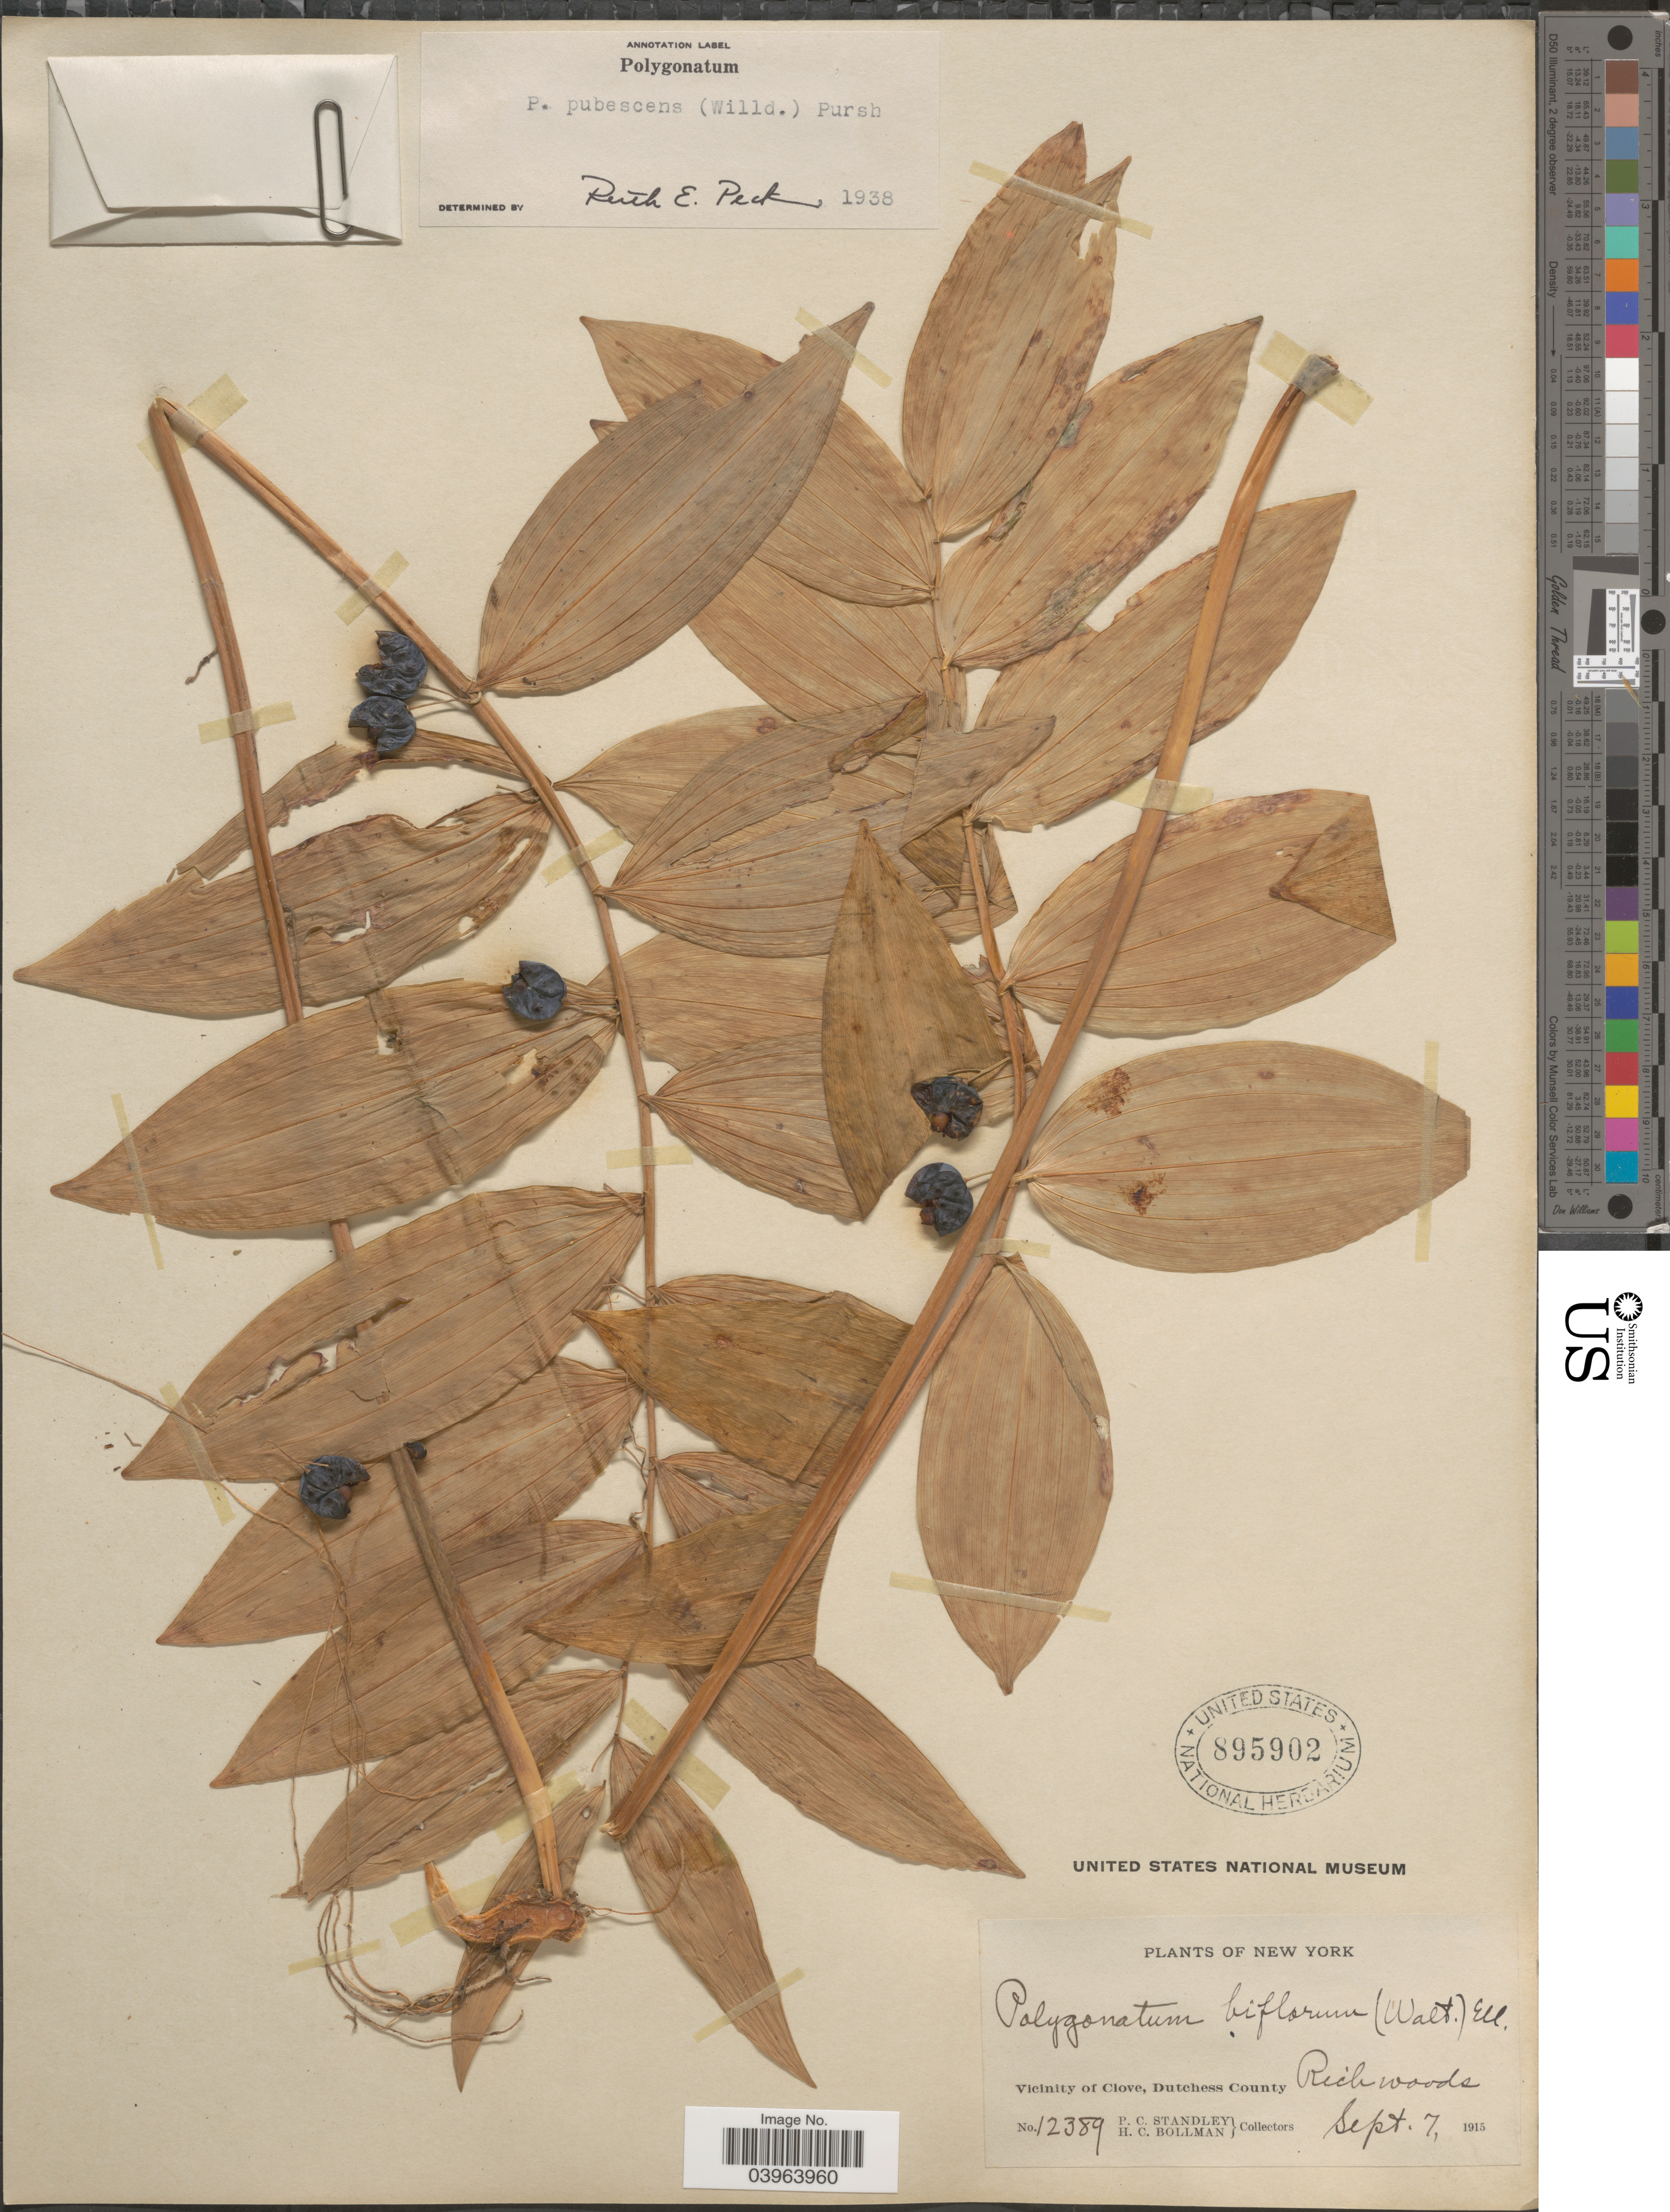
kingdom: Plantae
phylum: Tracheophyta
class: Liliopsida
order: Asparagales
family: Asparagaceae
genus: Polygonatum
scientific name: Polygonatum pubescens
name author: (Willd.) Pursh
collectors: P. C. Standley & H. C. Bollman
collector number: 12389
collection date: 1915-09-07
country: United States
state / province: New York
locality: Vicinity of Clove, Dutchess County.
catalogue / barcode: US 895902